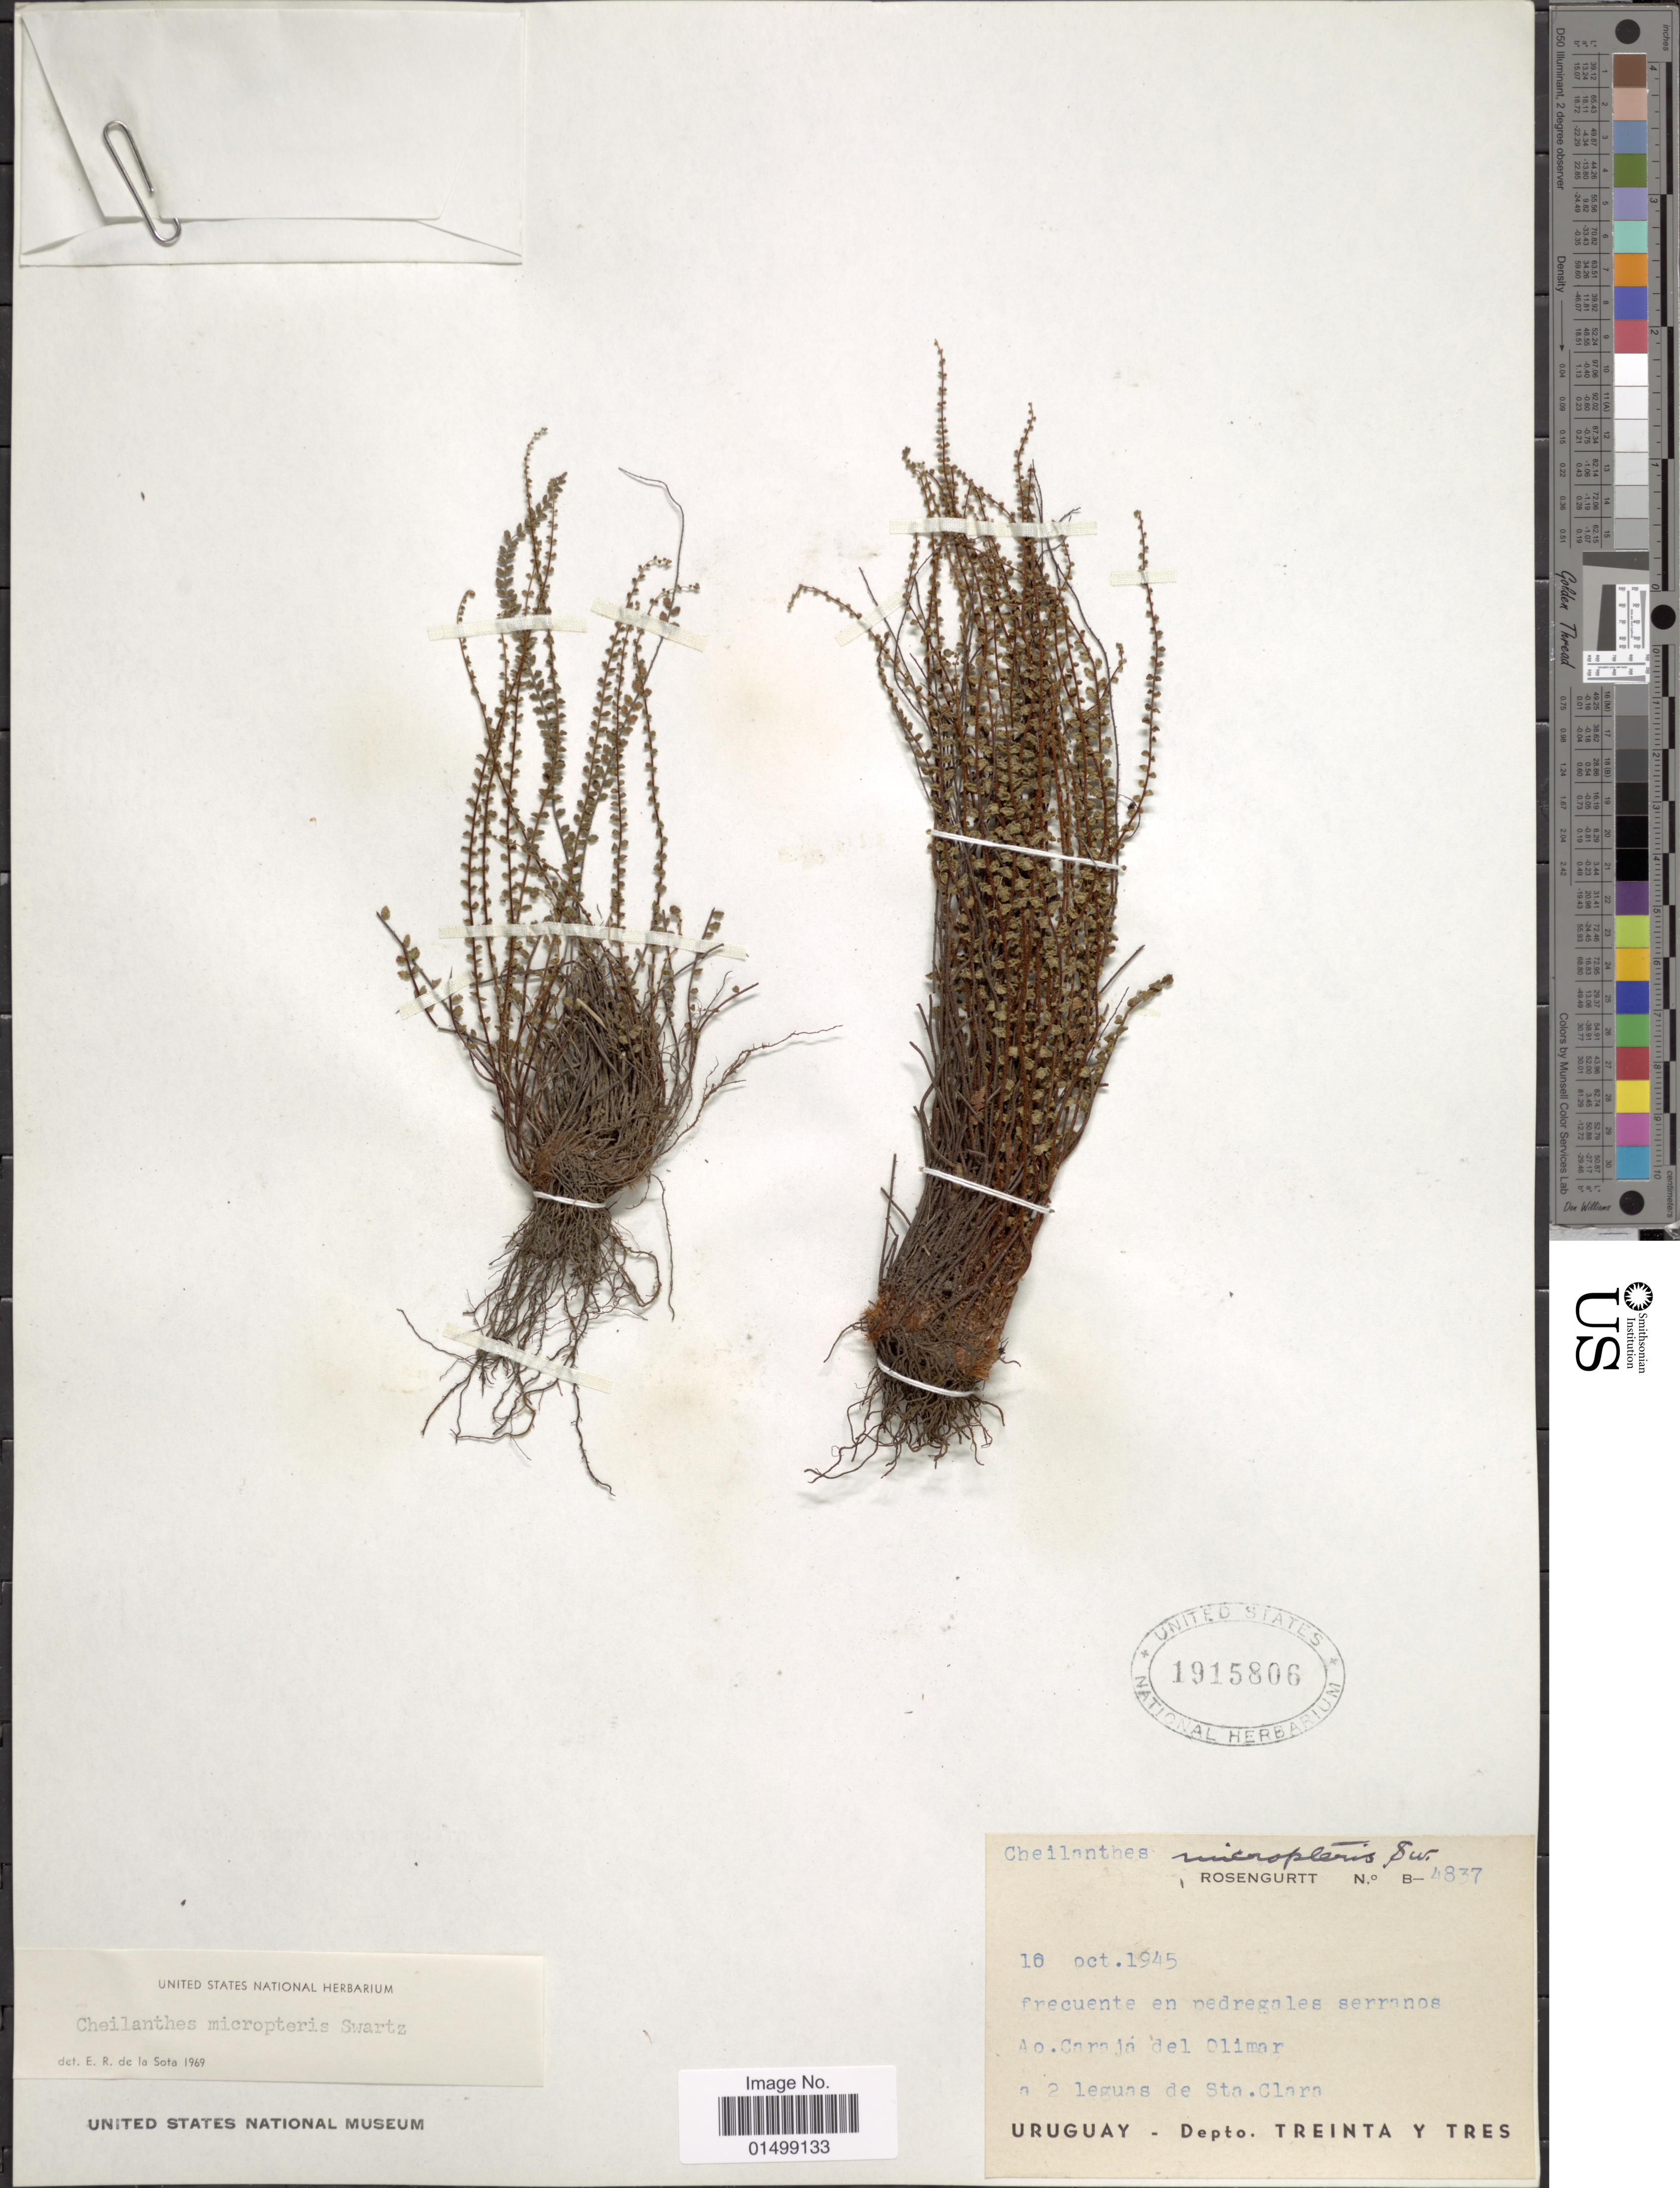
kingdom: Plantae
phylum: Tracheophyta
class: Polypodiopsida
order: Polypodiales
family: Pteridaceae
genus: Cheilanthes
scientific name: Cheilanthes micropteris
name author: Sw.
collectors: Rosengurtt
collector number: B-4837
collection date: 1945-10-16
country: Uruguay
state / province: Treinta y Tres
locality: Ao. Caraja del Olimar a 2 leguas de Sta. Clara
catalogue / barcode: US 1915806